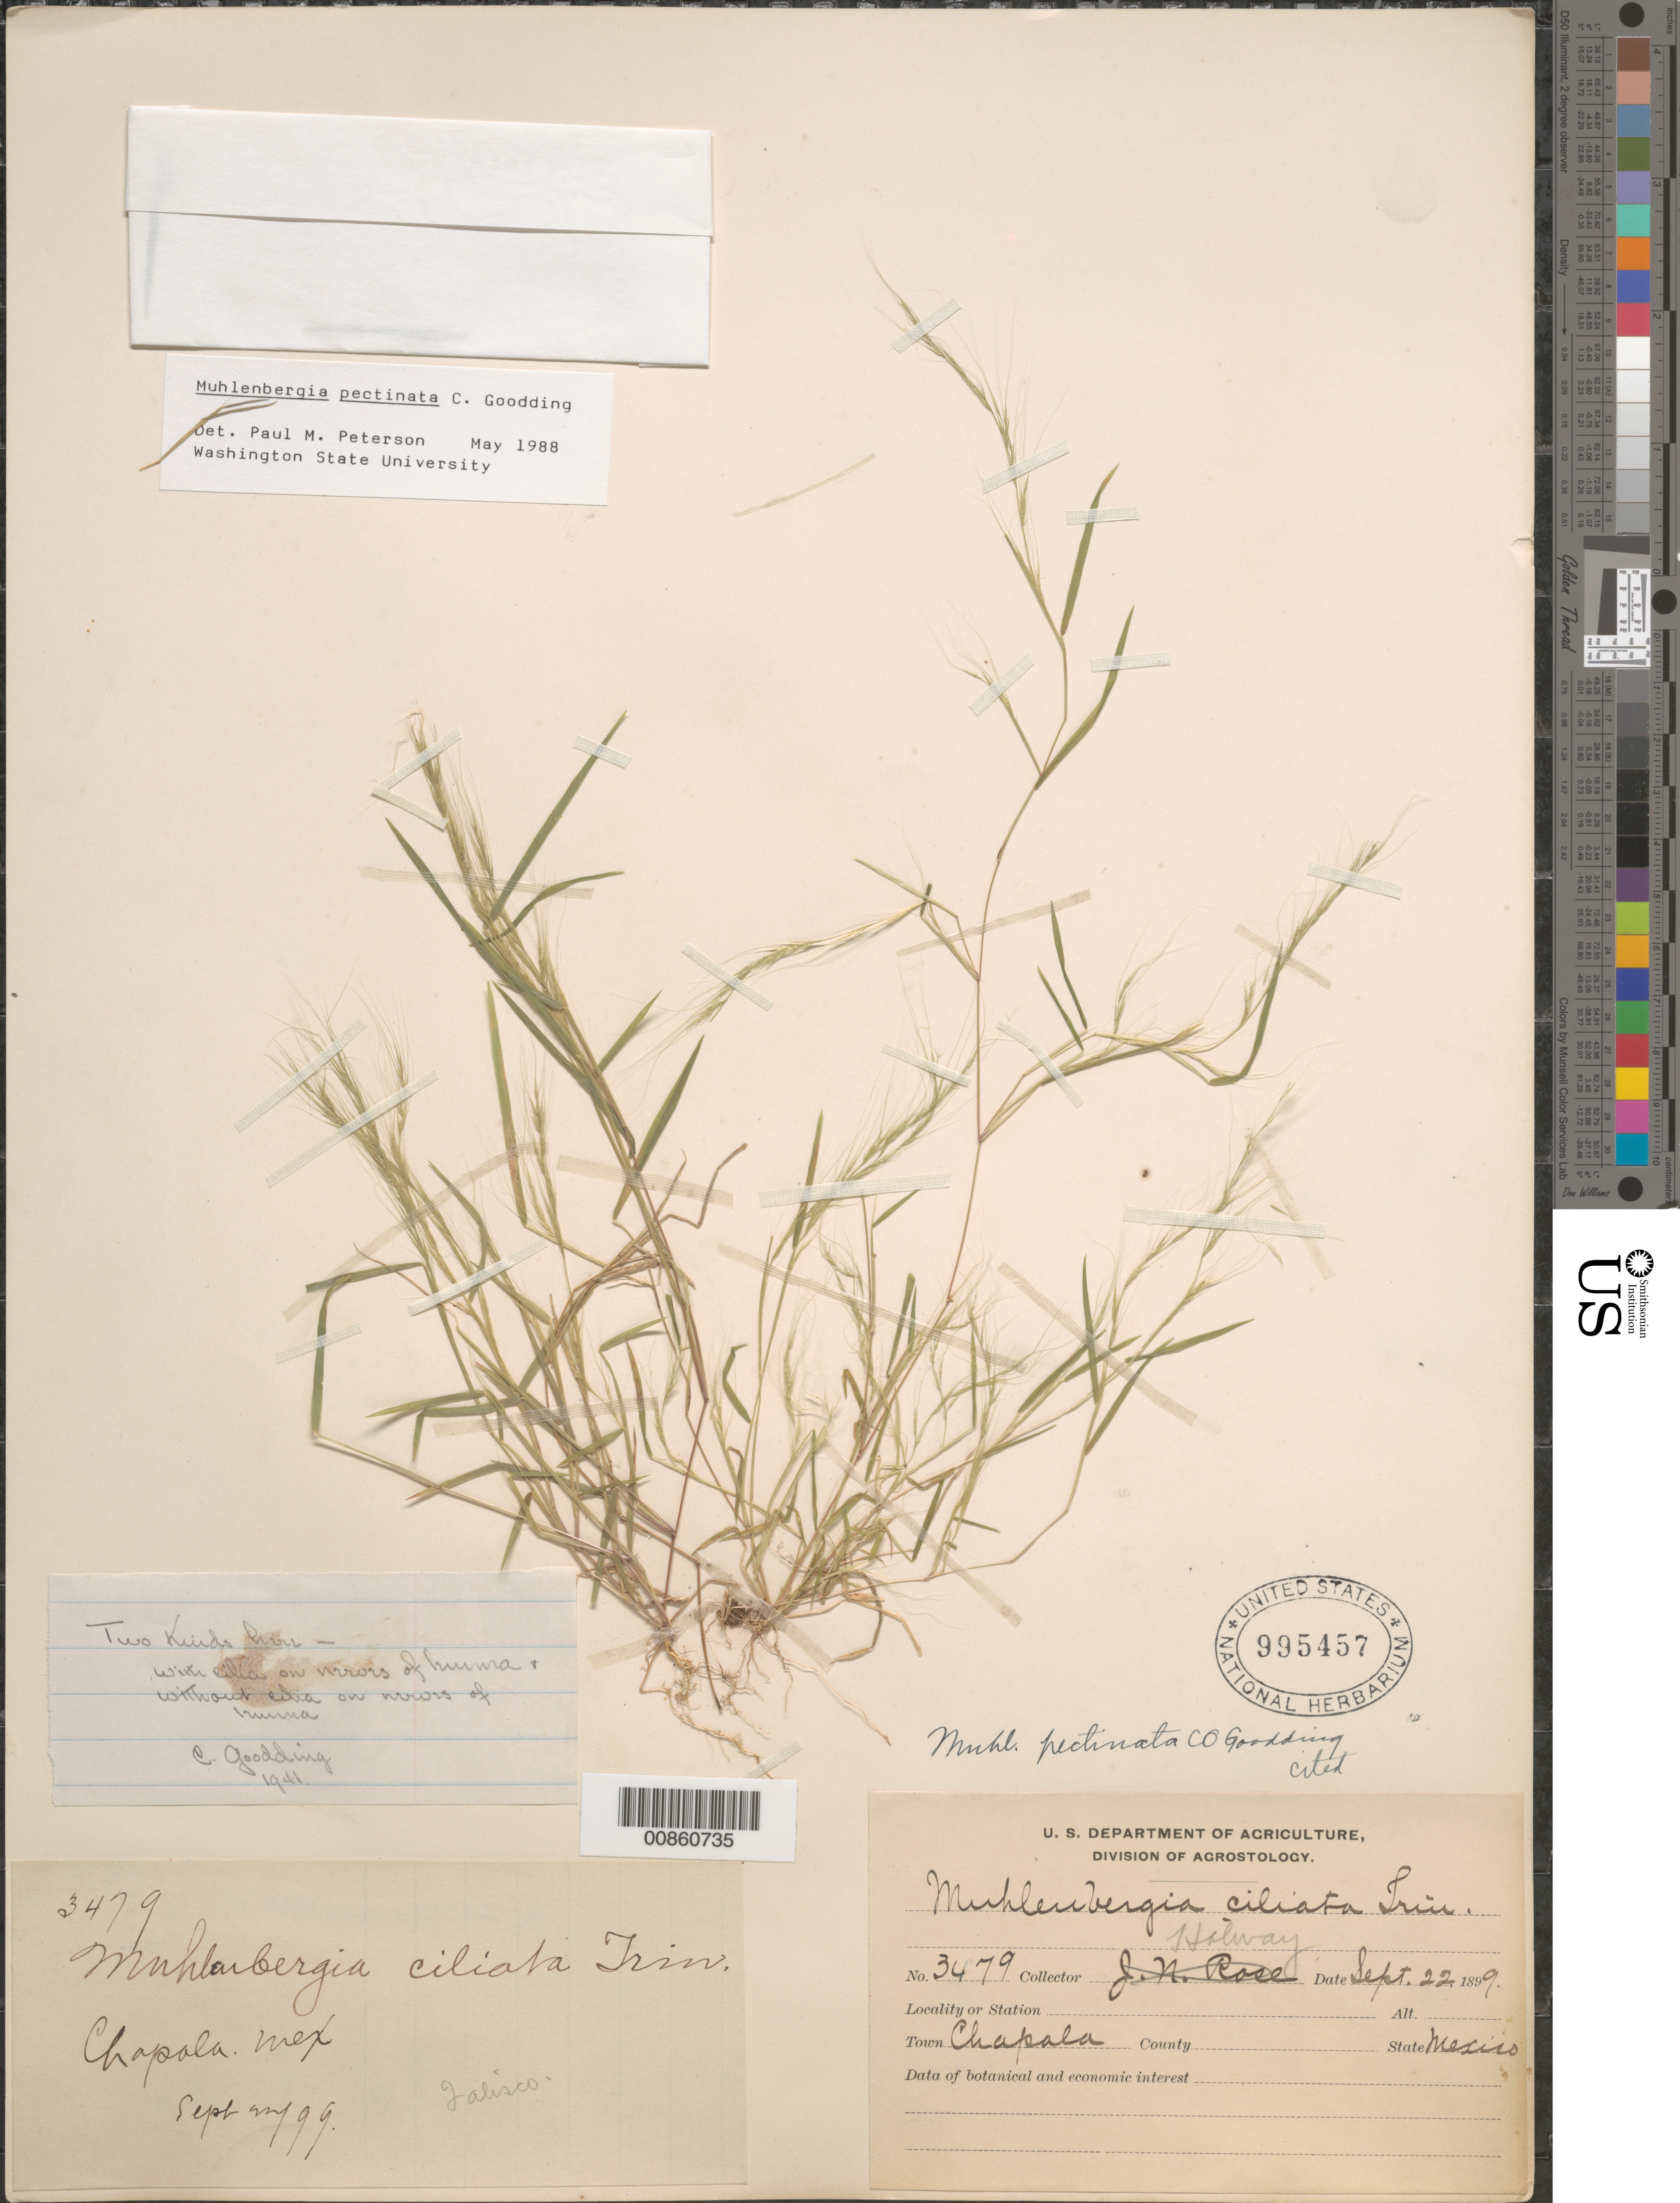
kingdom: Plantae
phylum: Tracheophyta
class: Liliopsida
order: Poales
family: Poaceae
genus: Muhlenbergia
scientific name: Muhlenbergia pectinata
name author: C.O. Goodd.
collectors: E. W. D. Holway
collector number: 3479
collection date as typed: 22 Sep 1899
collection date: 1899-09-22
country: Mexico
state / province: Jalisco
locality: Chapala, Guadalajara, Jal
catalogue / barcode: US 995457